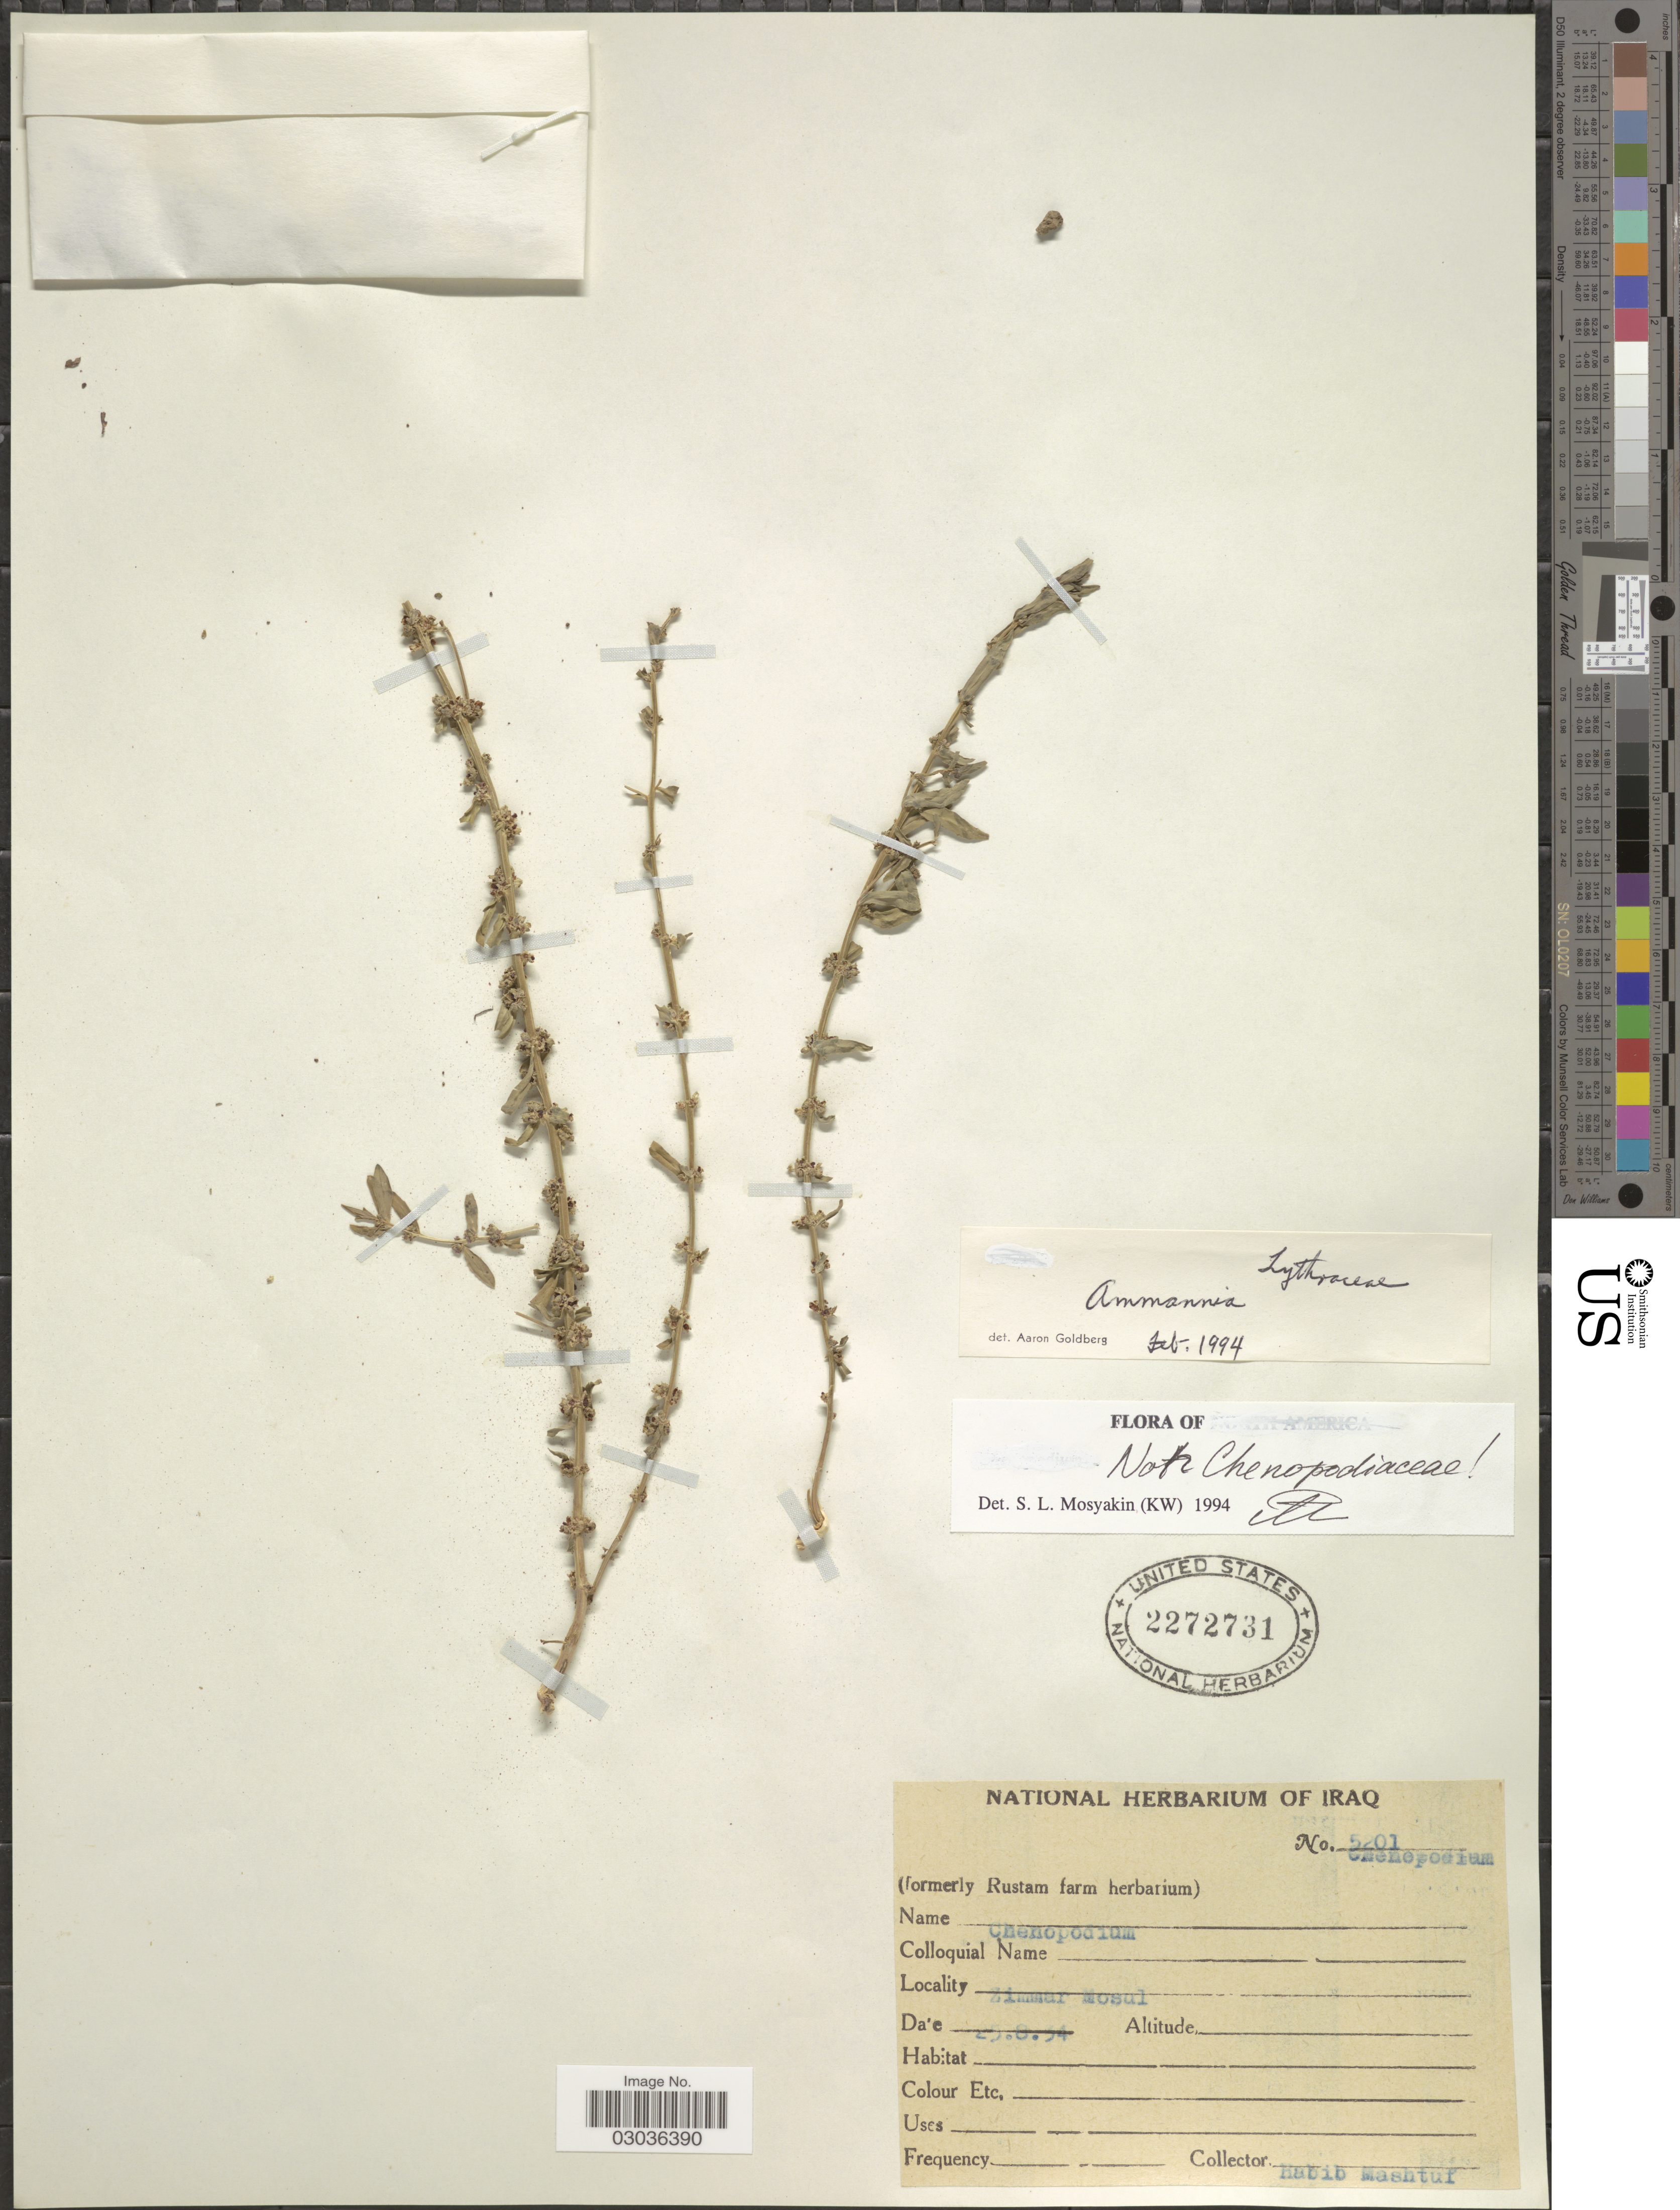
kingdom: Plantae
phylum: Tracheophyta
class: Magnoliopsida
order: Myrtales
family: Lythraceae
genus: Ammannia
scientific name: Ammannia sp.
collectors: H. Mashtuf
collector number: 5201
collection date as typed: Transcribed d/m/y: 25/8/54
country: Iraq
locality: Zimmar Mosul.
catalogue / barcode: US 2272731